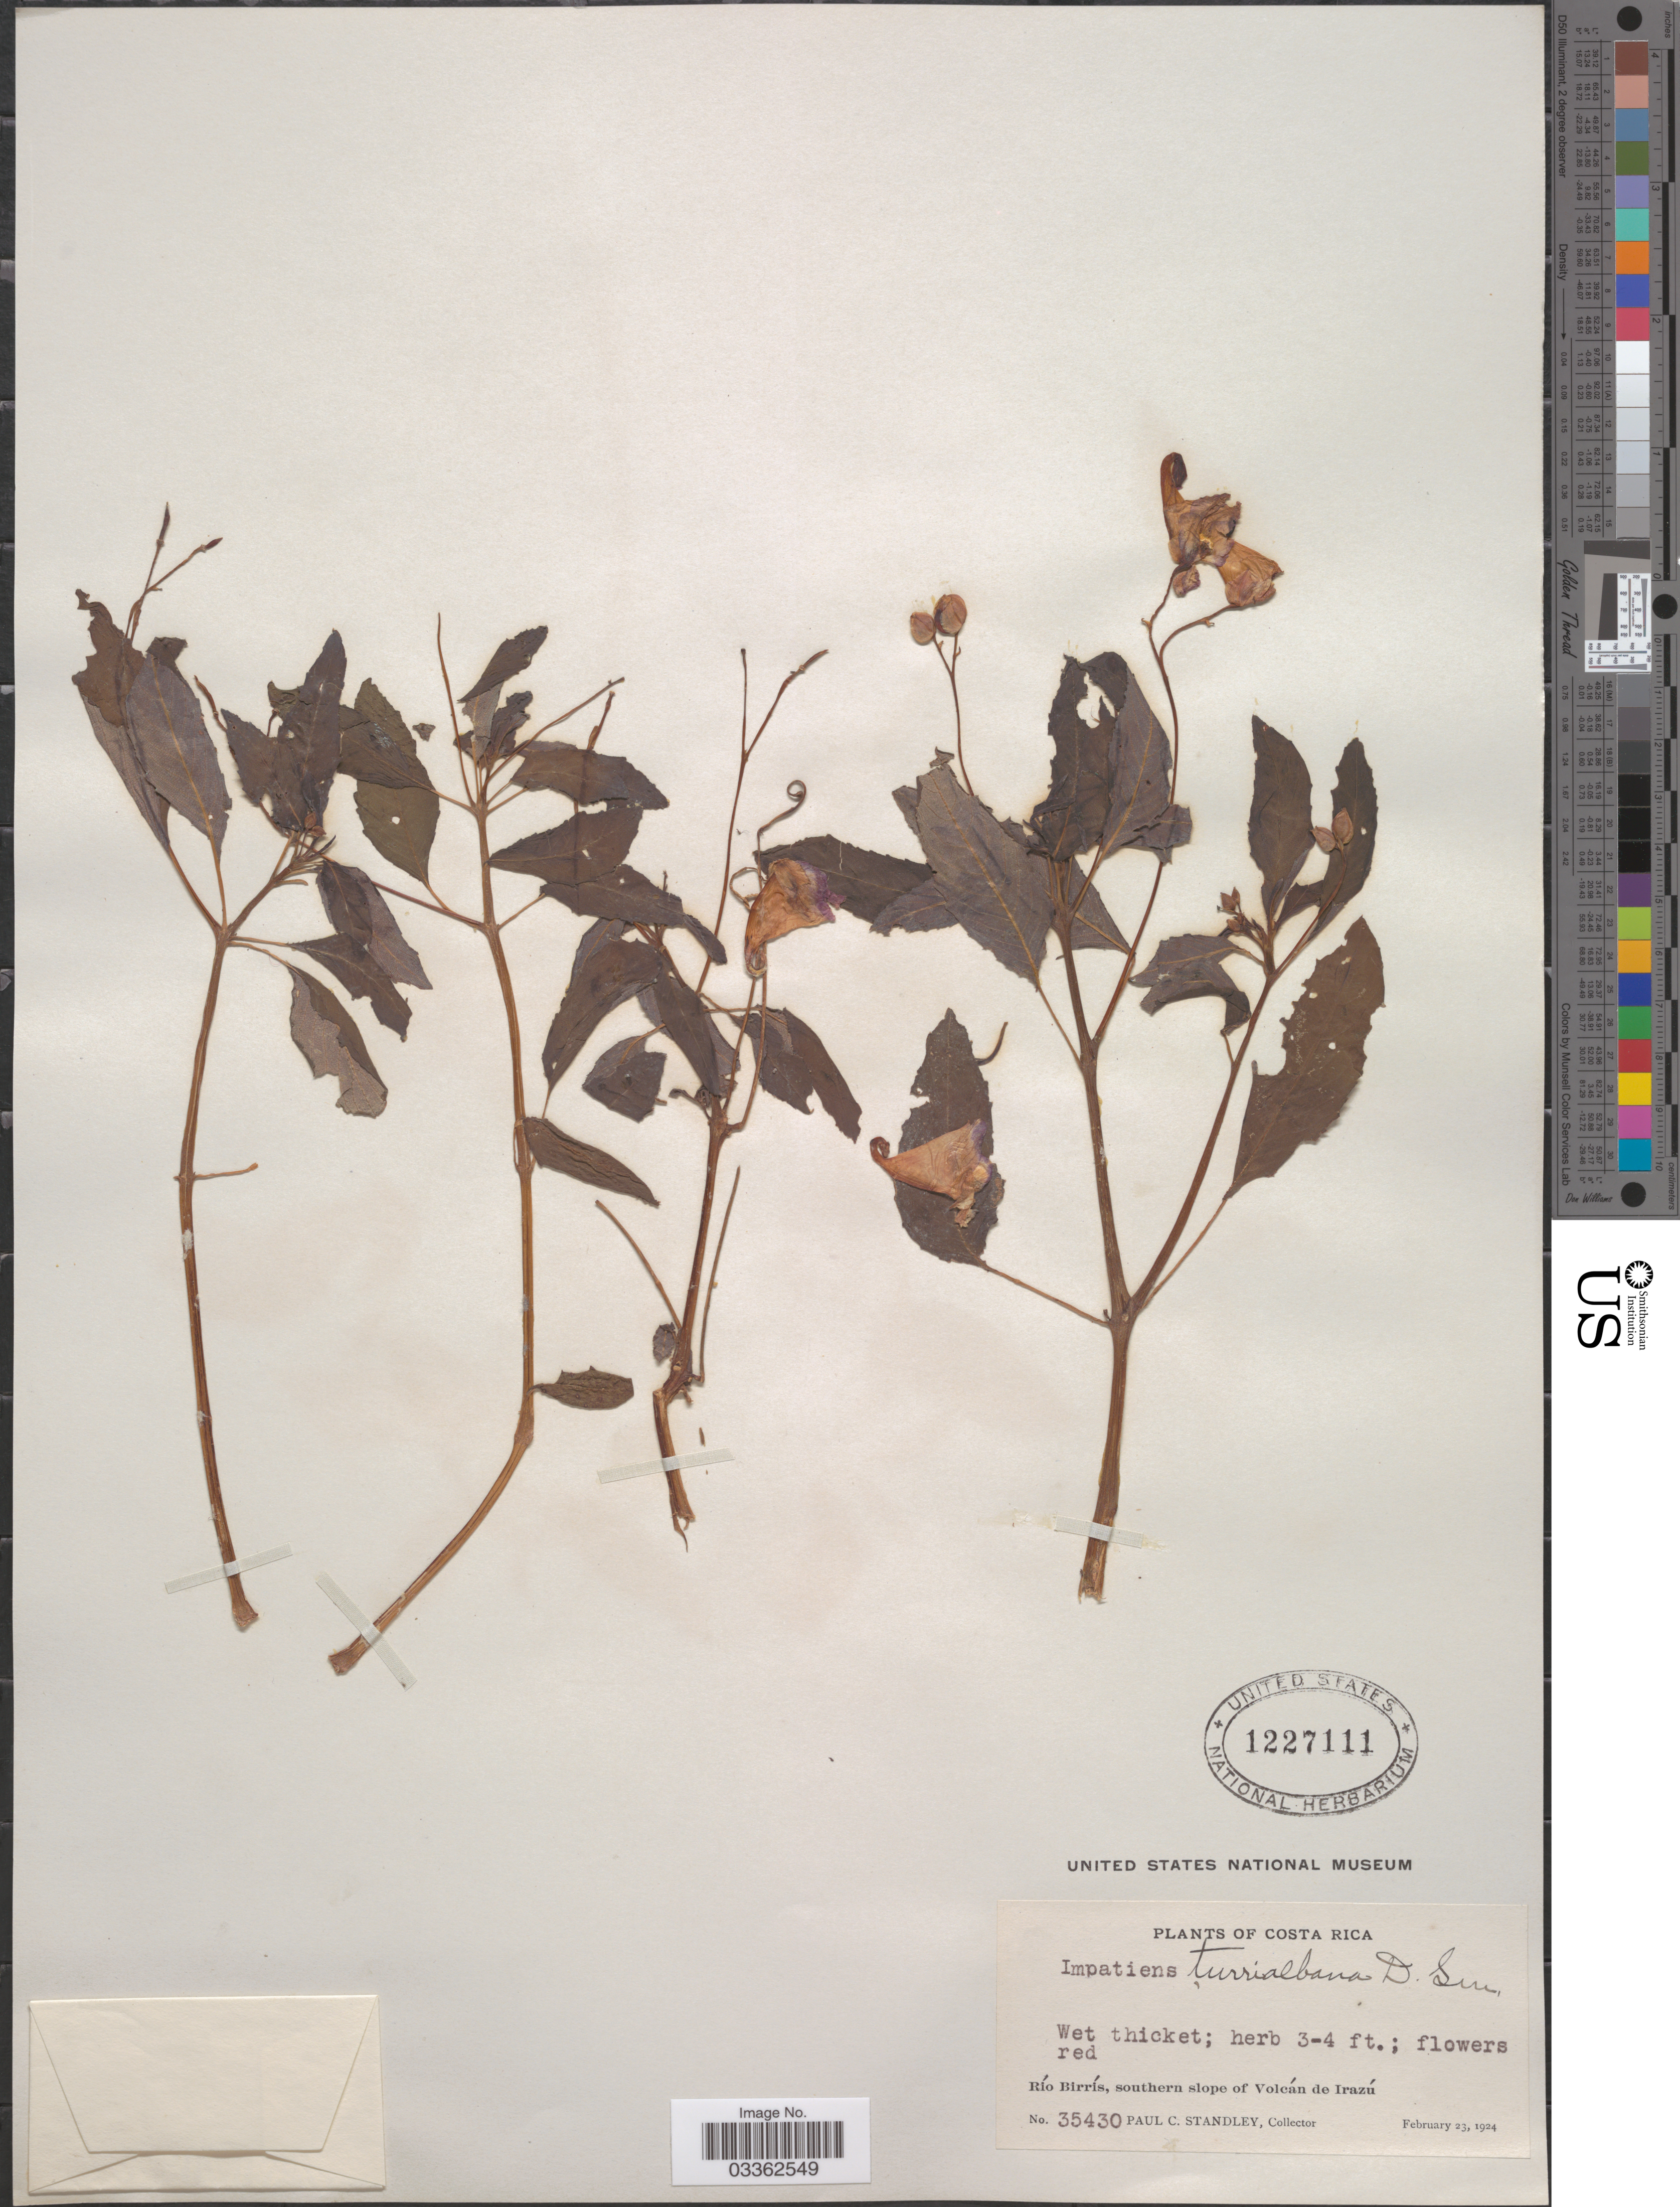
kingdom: Plantae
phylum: Tracheophyta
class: Magnoliopsida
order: Ericales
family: Balsaminaceae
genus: Impatiens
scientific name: Impatiens turrialbana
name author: Donn. Sm.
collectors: P. C. Standley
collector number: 35430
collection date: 1924-02-23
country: Costa Rica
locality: Río Birrís, southern slope of Volcán de Irazú.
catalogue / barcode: US 1227111